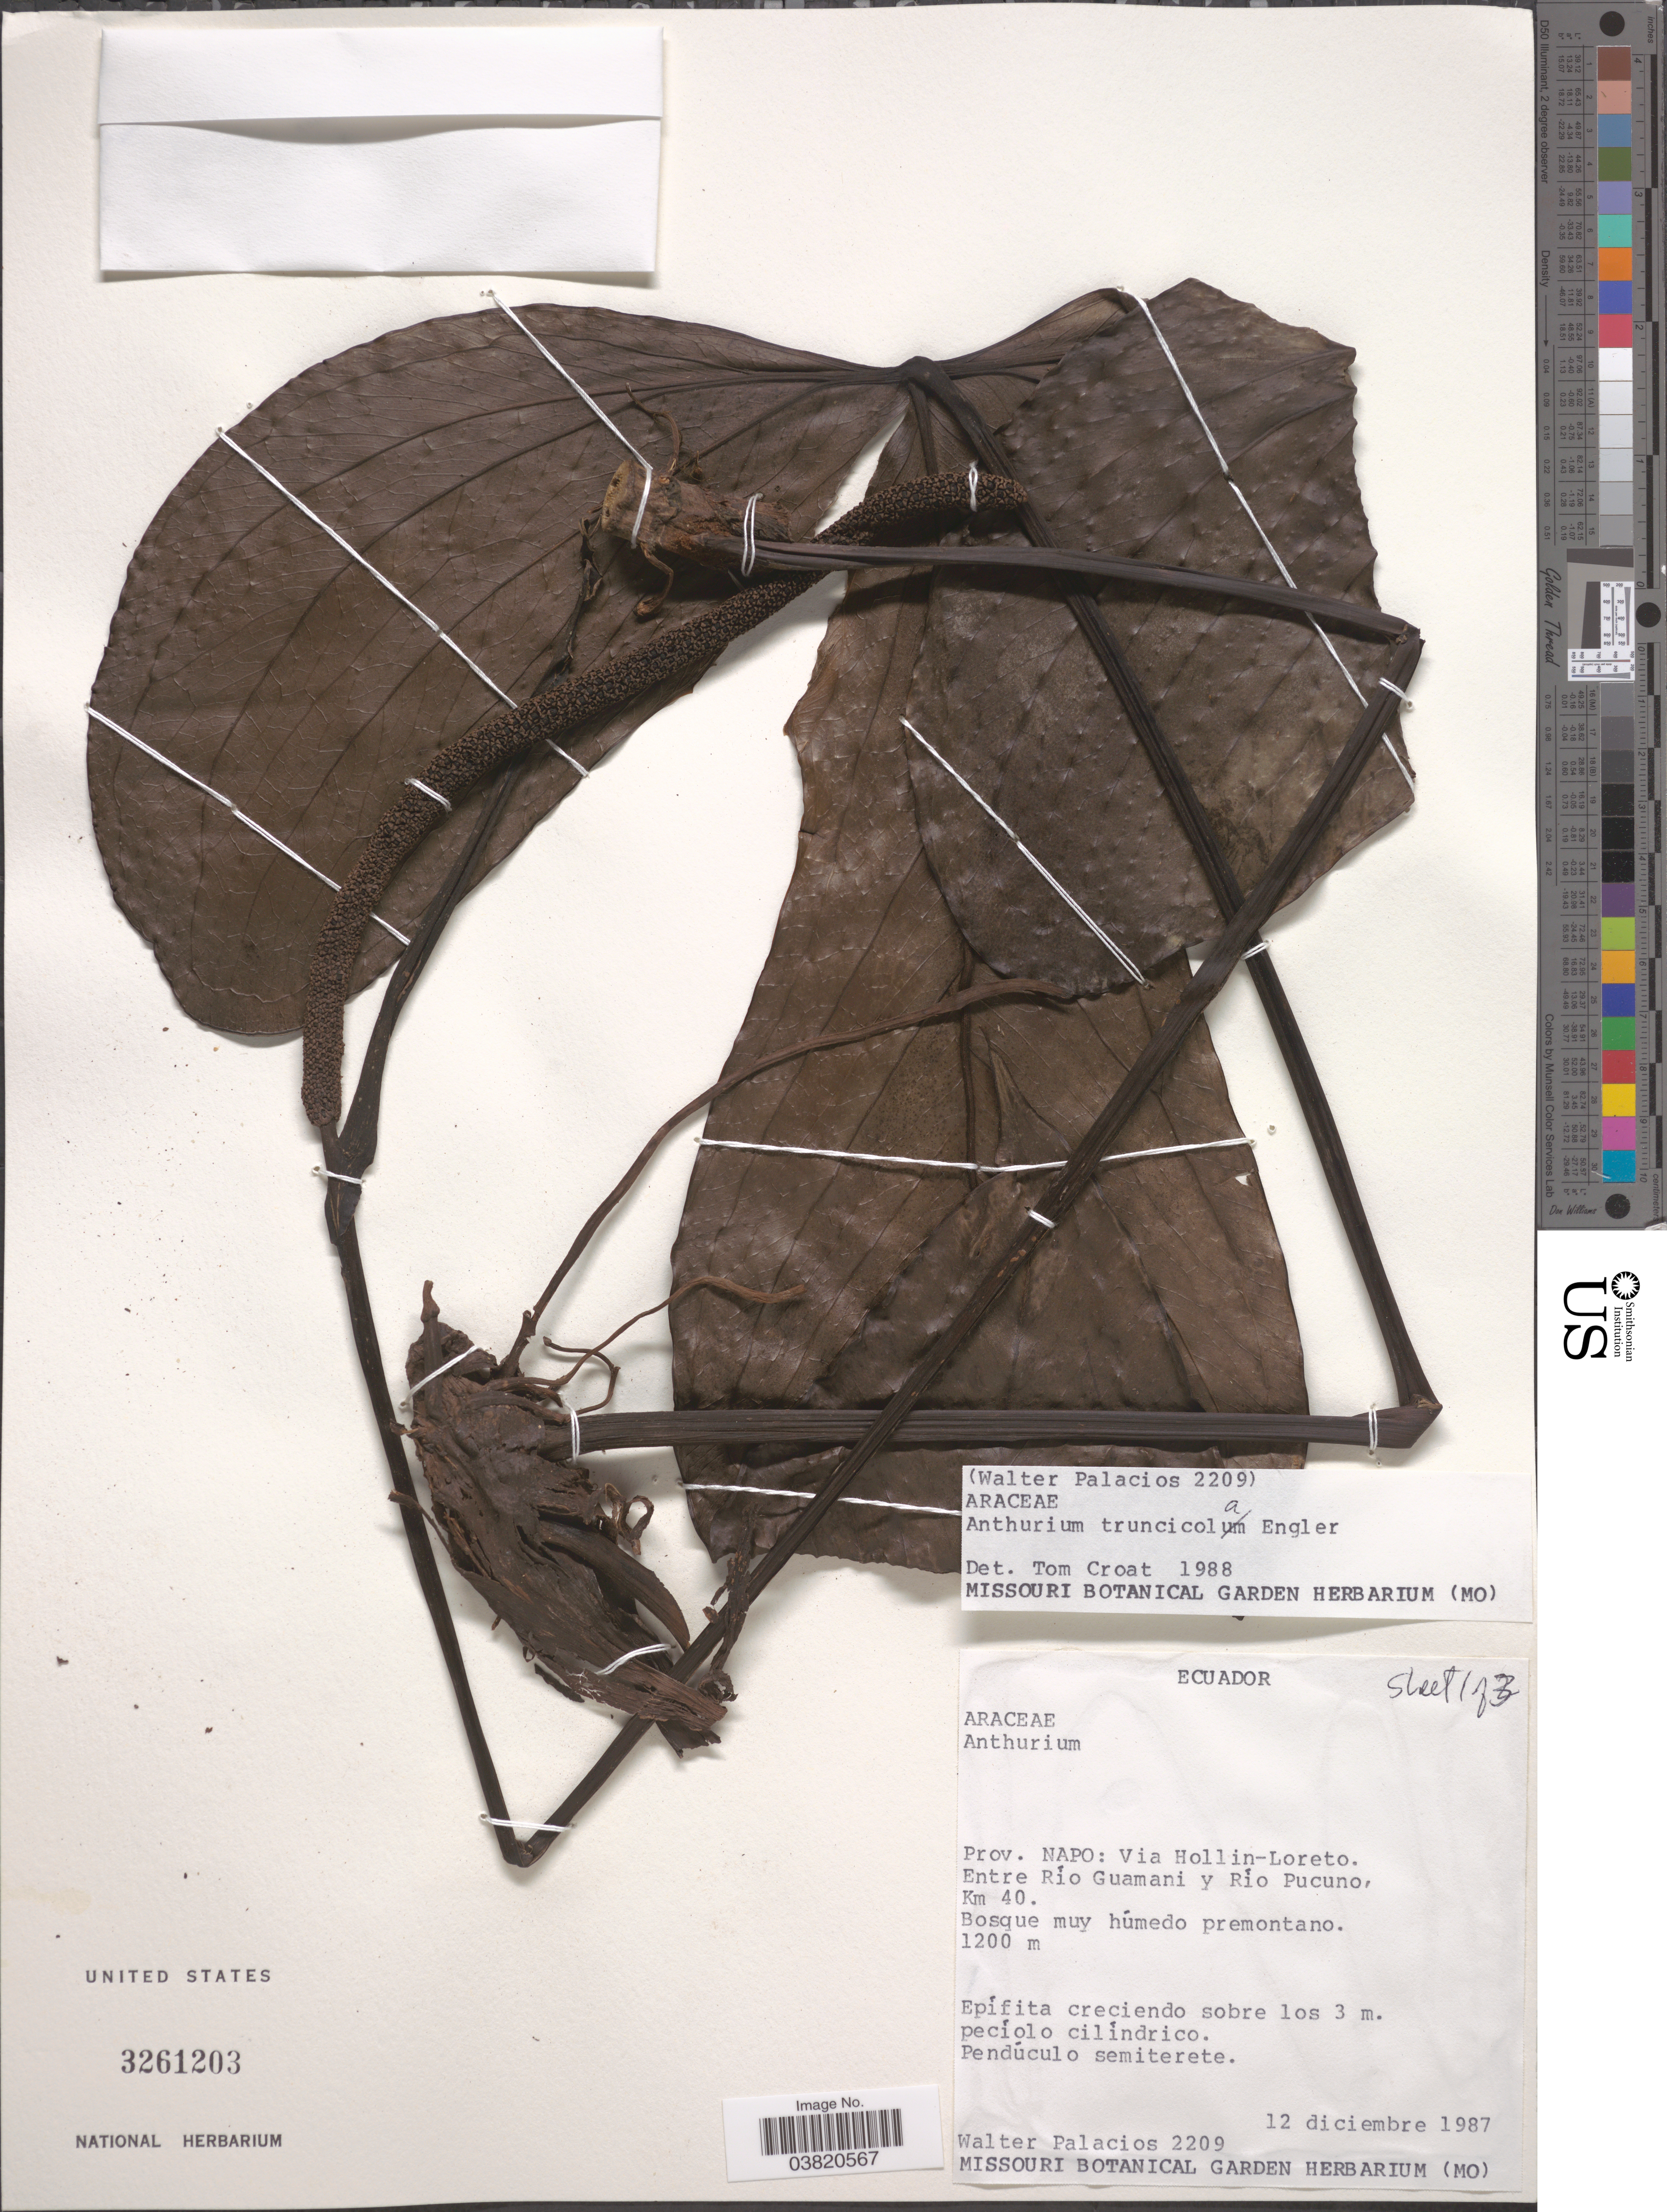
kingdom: Plantae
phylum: Tracheophyta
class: Liliopsida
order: Alismatales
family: Araceae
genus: Anthurium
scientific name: Anthurium truncicola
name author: Engl.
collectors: W. Palacios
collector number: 2209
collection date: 1987-12-12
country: Ecuador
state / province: Napo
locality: Via Hollin-Loreto. Entre Río Guamani y Río Pucuno, Km 40.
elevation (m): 1200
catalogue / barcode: US 3261203